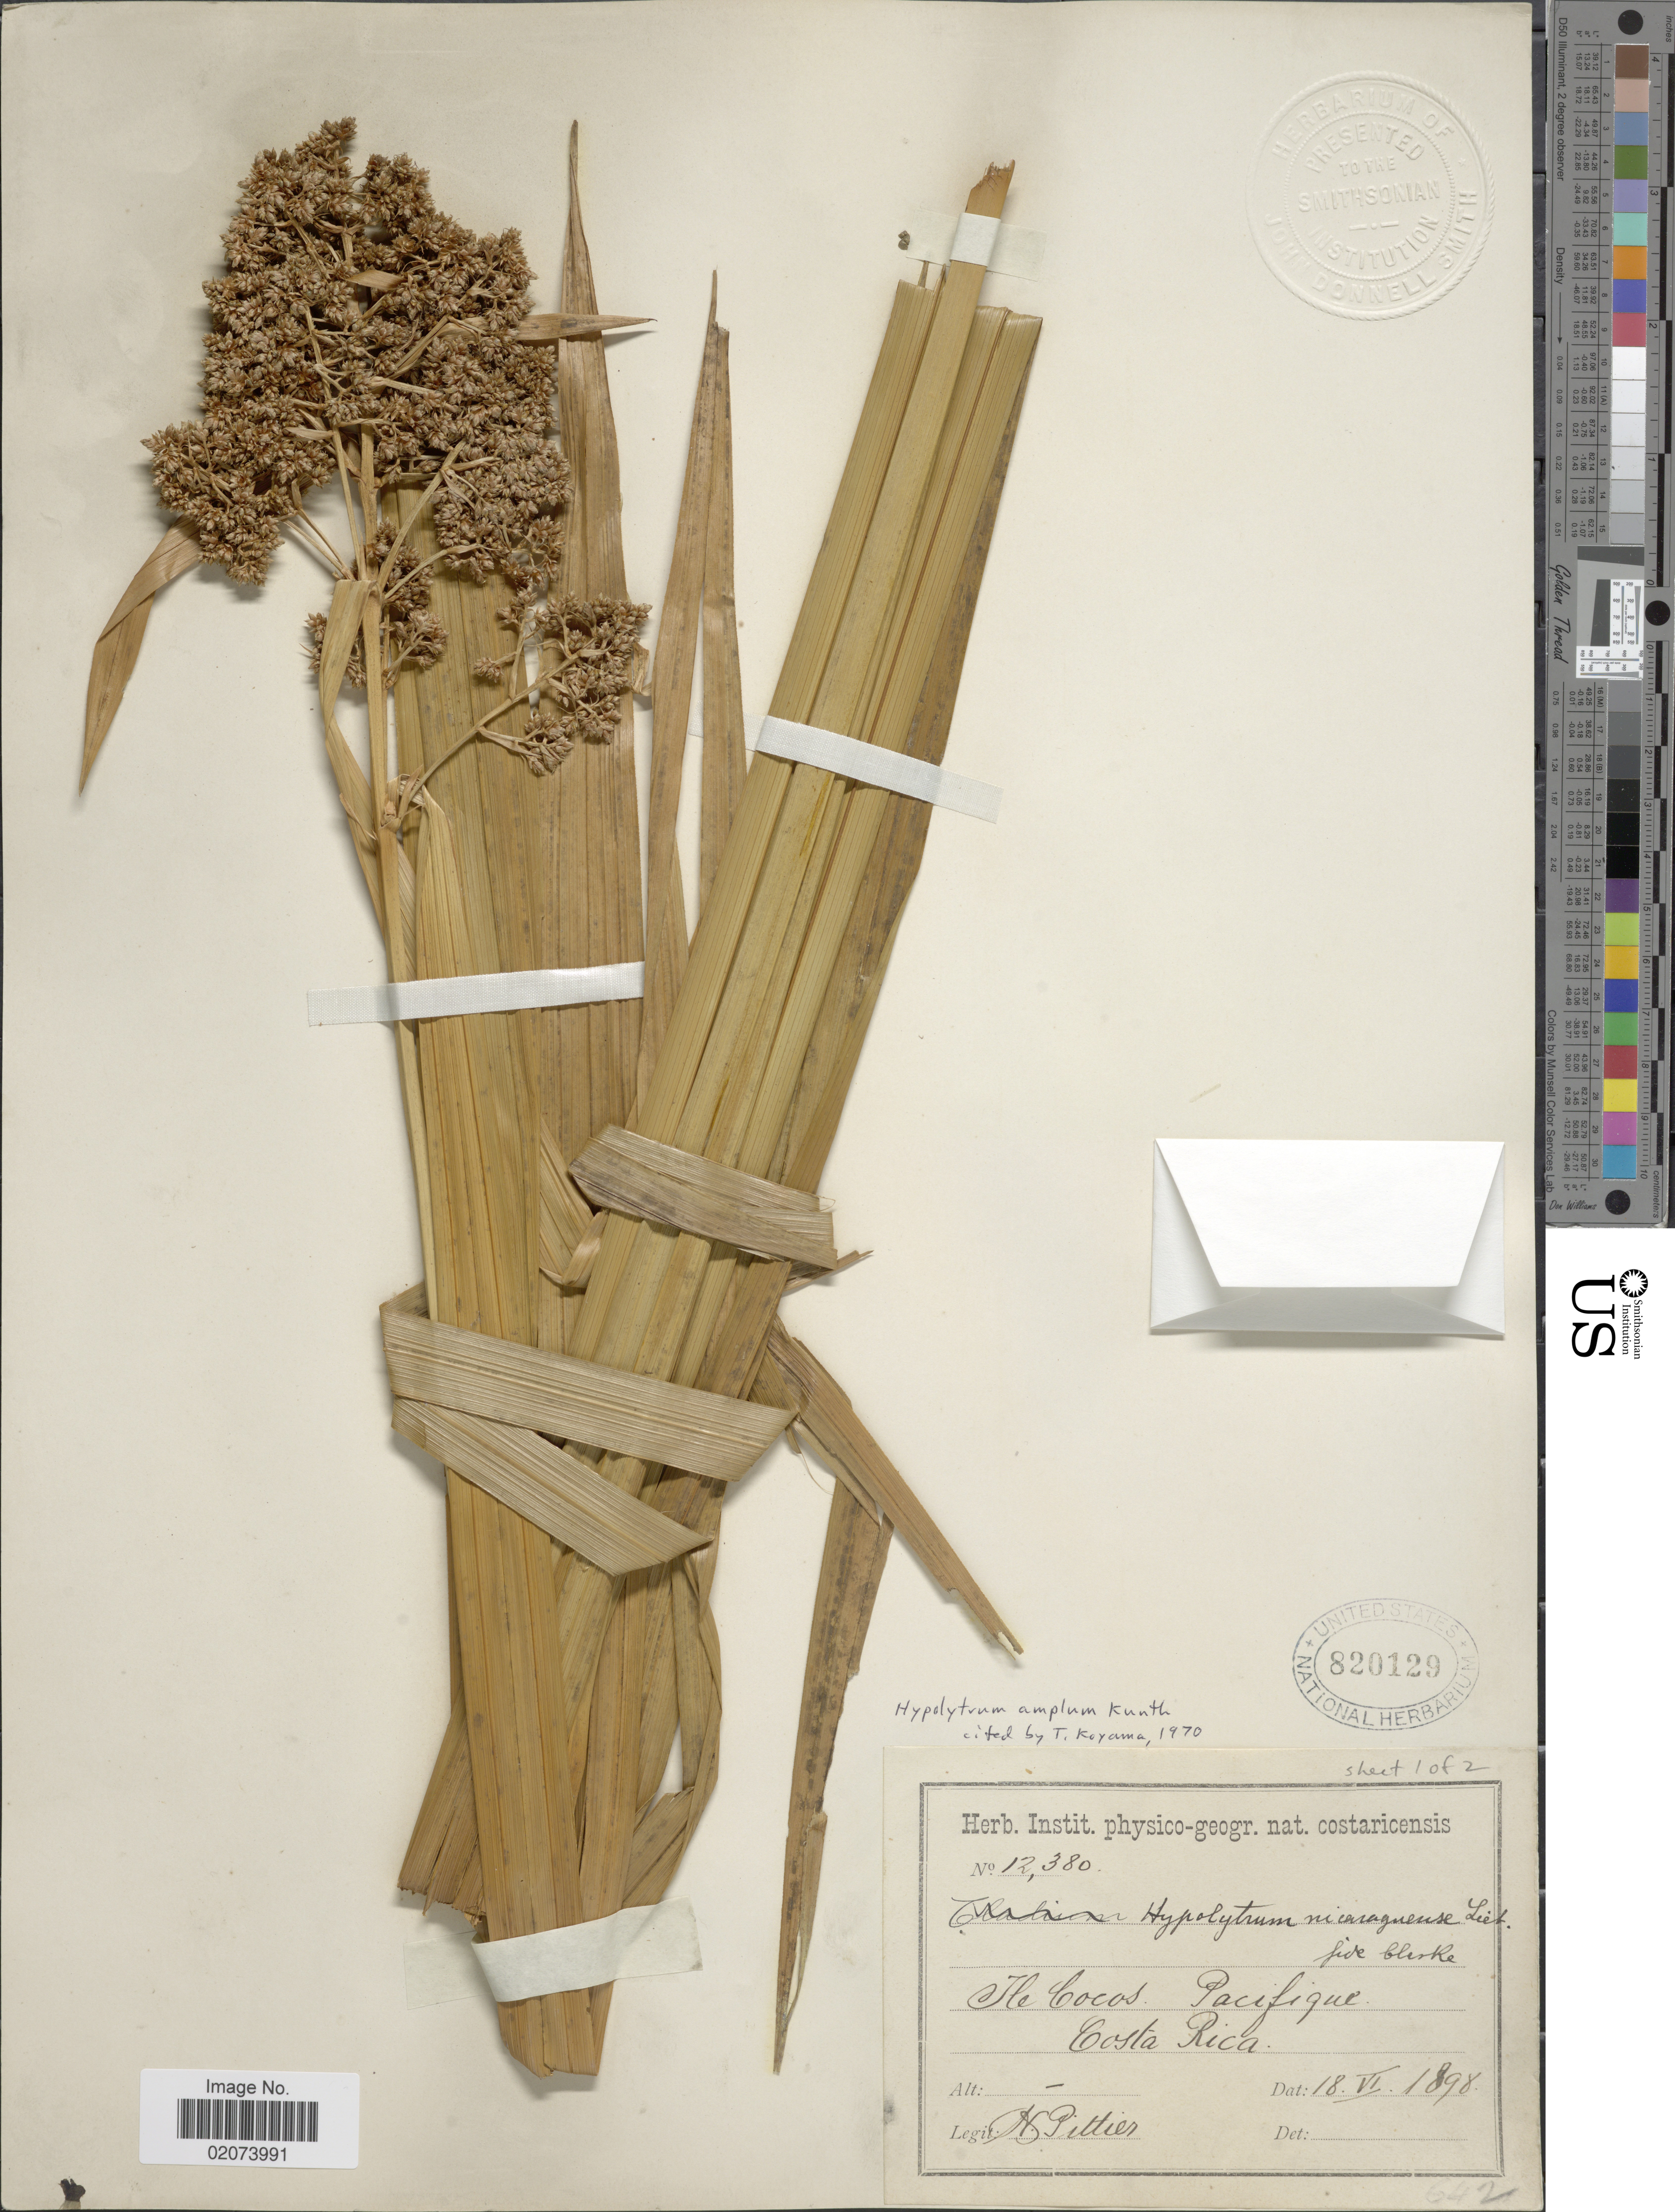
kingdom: Plantae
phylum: Tracheophyta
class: Liliopsida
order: Poales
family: Cyperaceae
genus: Hypolytrum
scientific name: Hypolytrum amplissimum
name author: M. Alves & W.W. Thomas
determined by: Strong, Mark T., (BOT), Smithsonian Institution - National Museum of Natural History (UNITED STATES)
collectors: H. F. Pittier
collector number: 12380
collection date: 1898-06-18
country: Costa Rica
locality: Ile Cocos, Pacifique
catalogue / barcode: US 820129